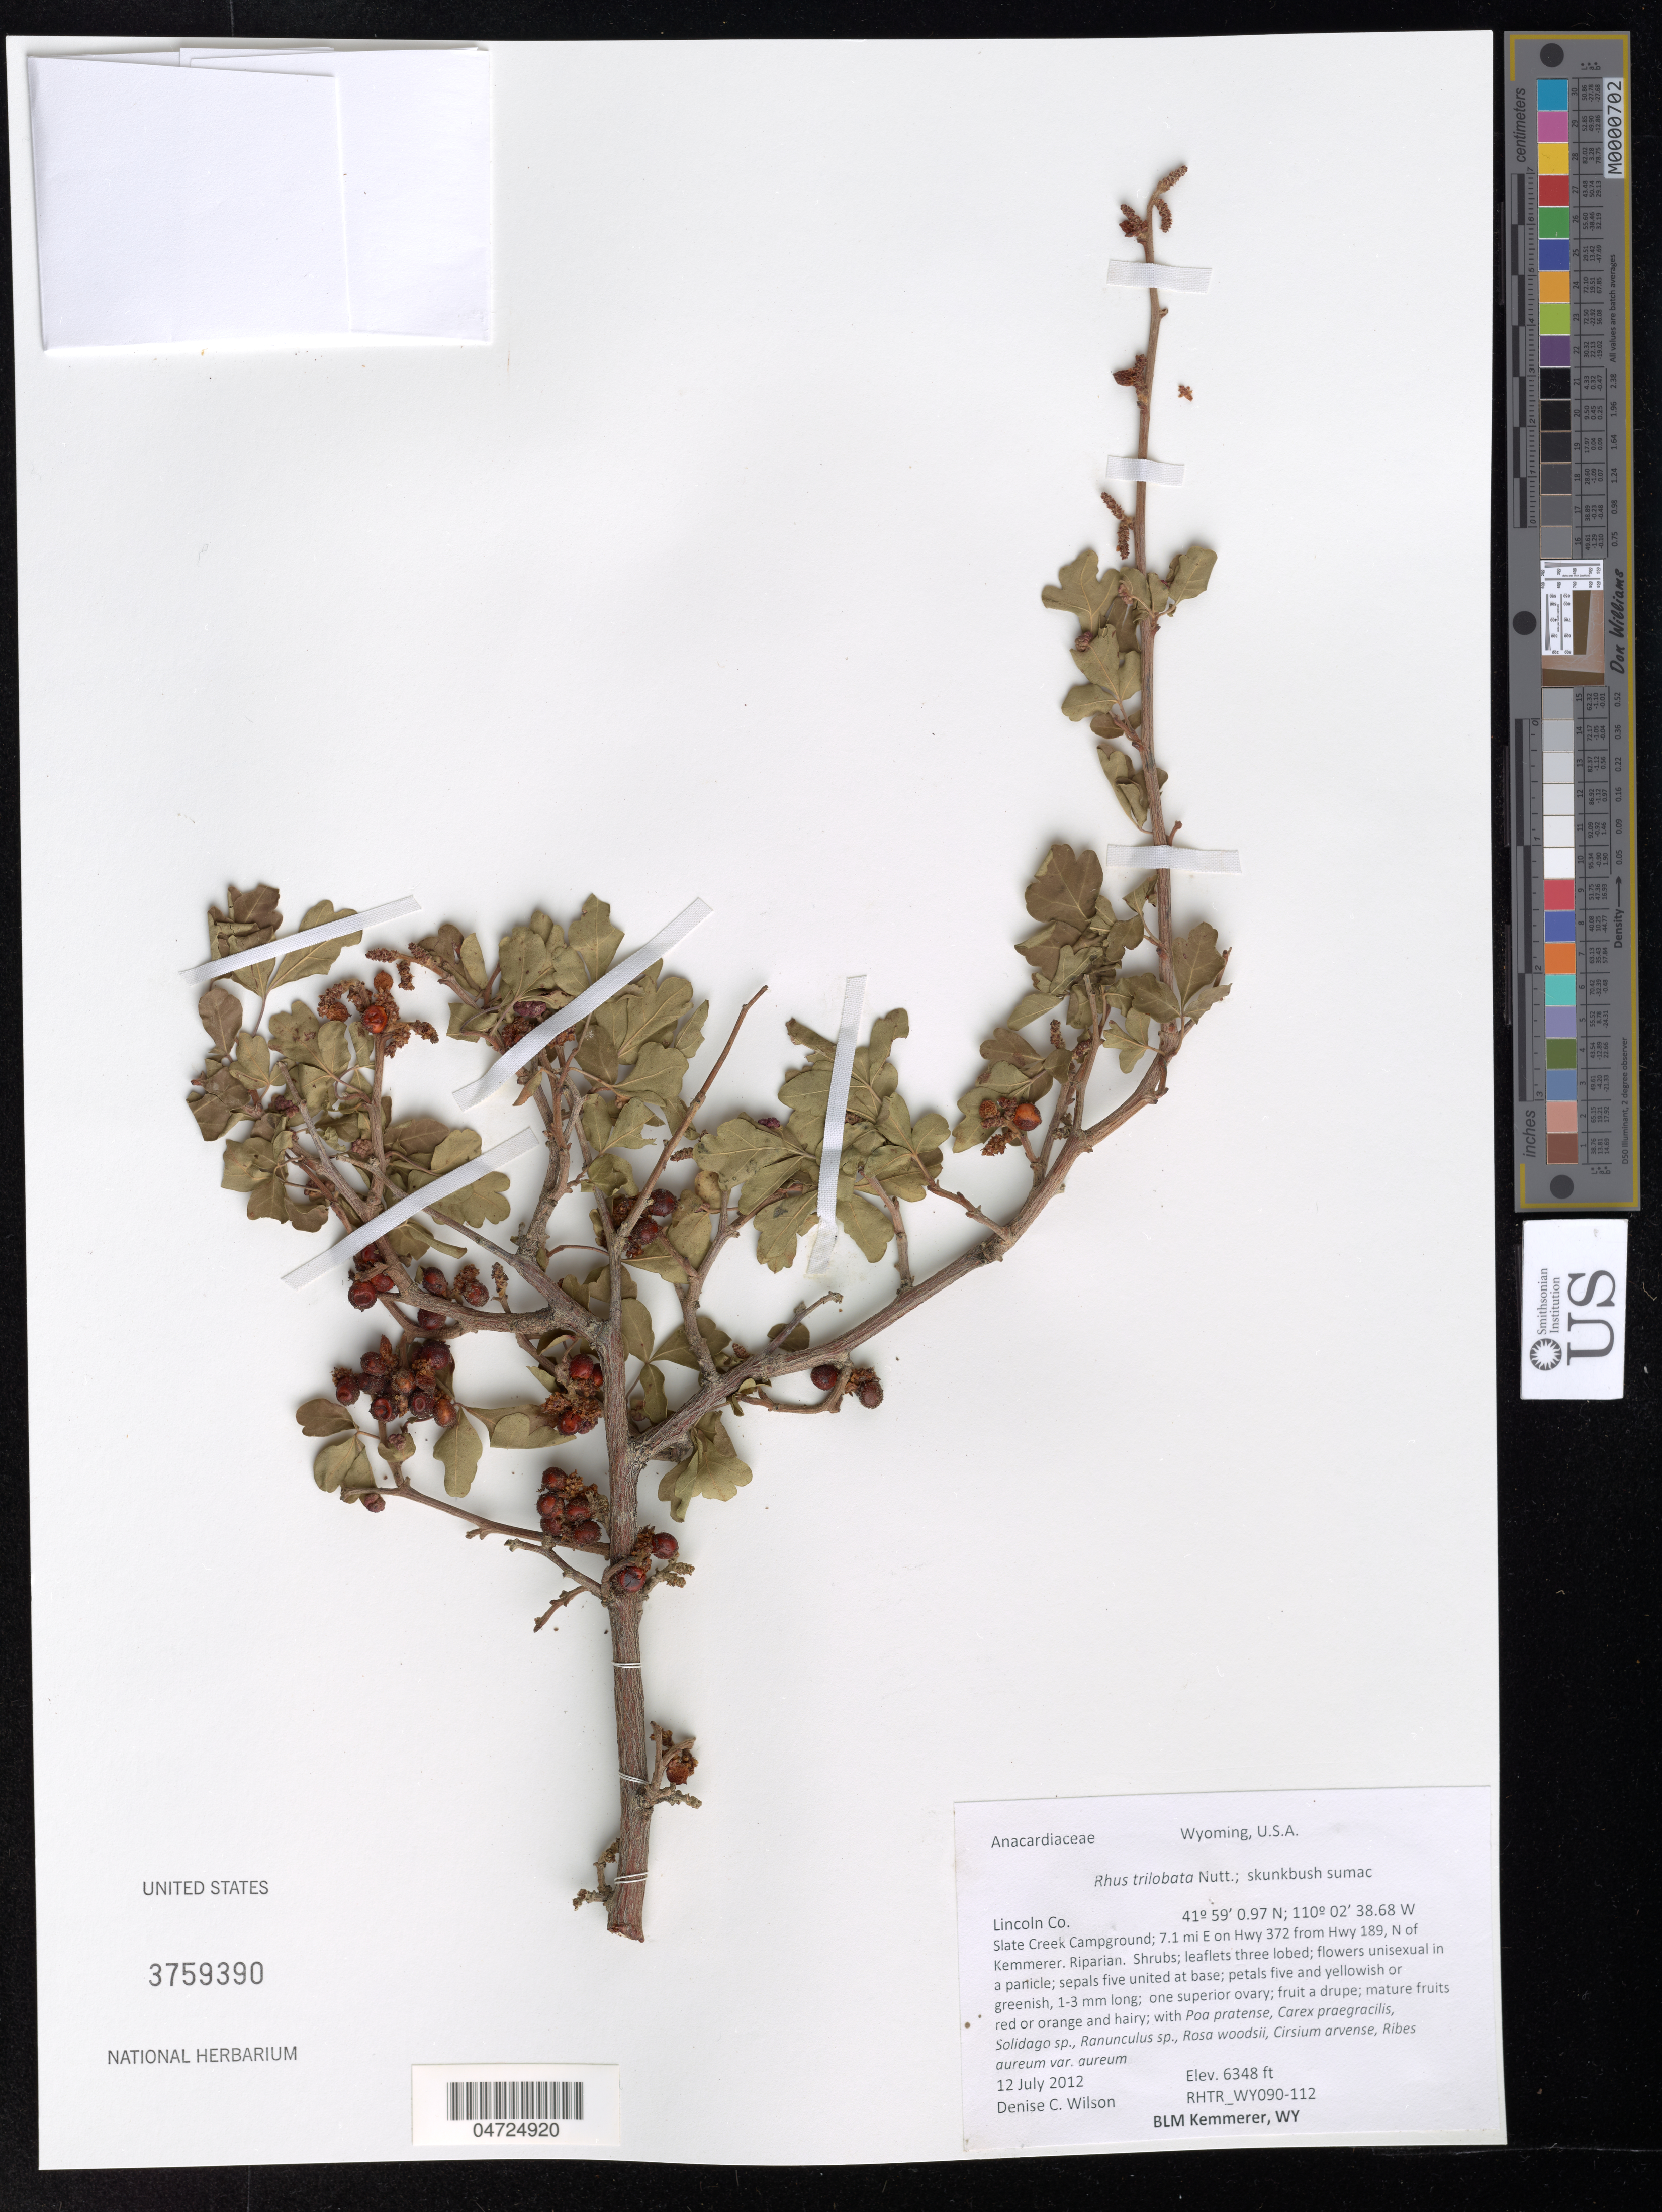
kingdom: Plantae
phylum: Tracheophyta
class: Magnoliopsida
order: Sapindales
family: Anacardiaceae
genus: Rhus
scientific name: Rhus trilobata var. typica Munz & Sloane ined.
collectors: D. Wilson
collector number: RHTR_WY090-112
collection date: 2012-07-12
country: United States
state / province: Wyoming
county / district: Lincoln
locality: Lincoln Co. Slate Creek campground; 7.1 mi E on Hwy 372 from Hwy 189, N of Kemmerer.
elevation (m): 1935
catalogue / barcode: US 3759390